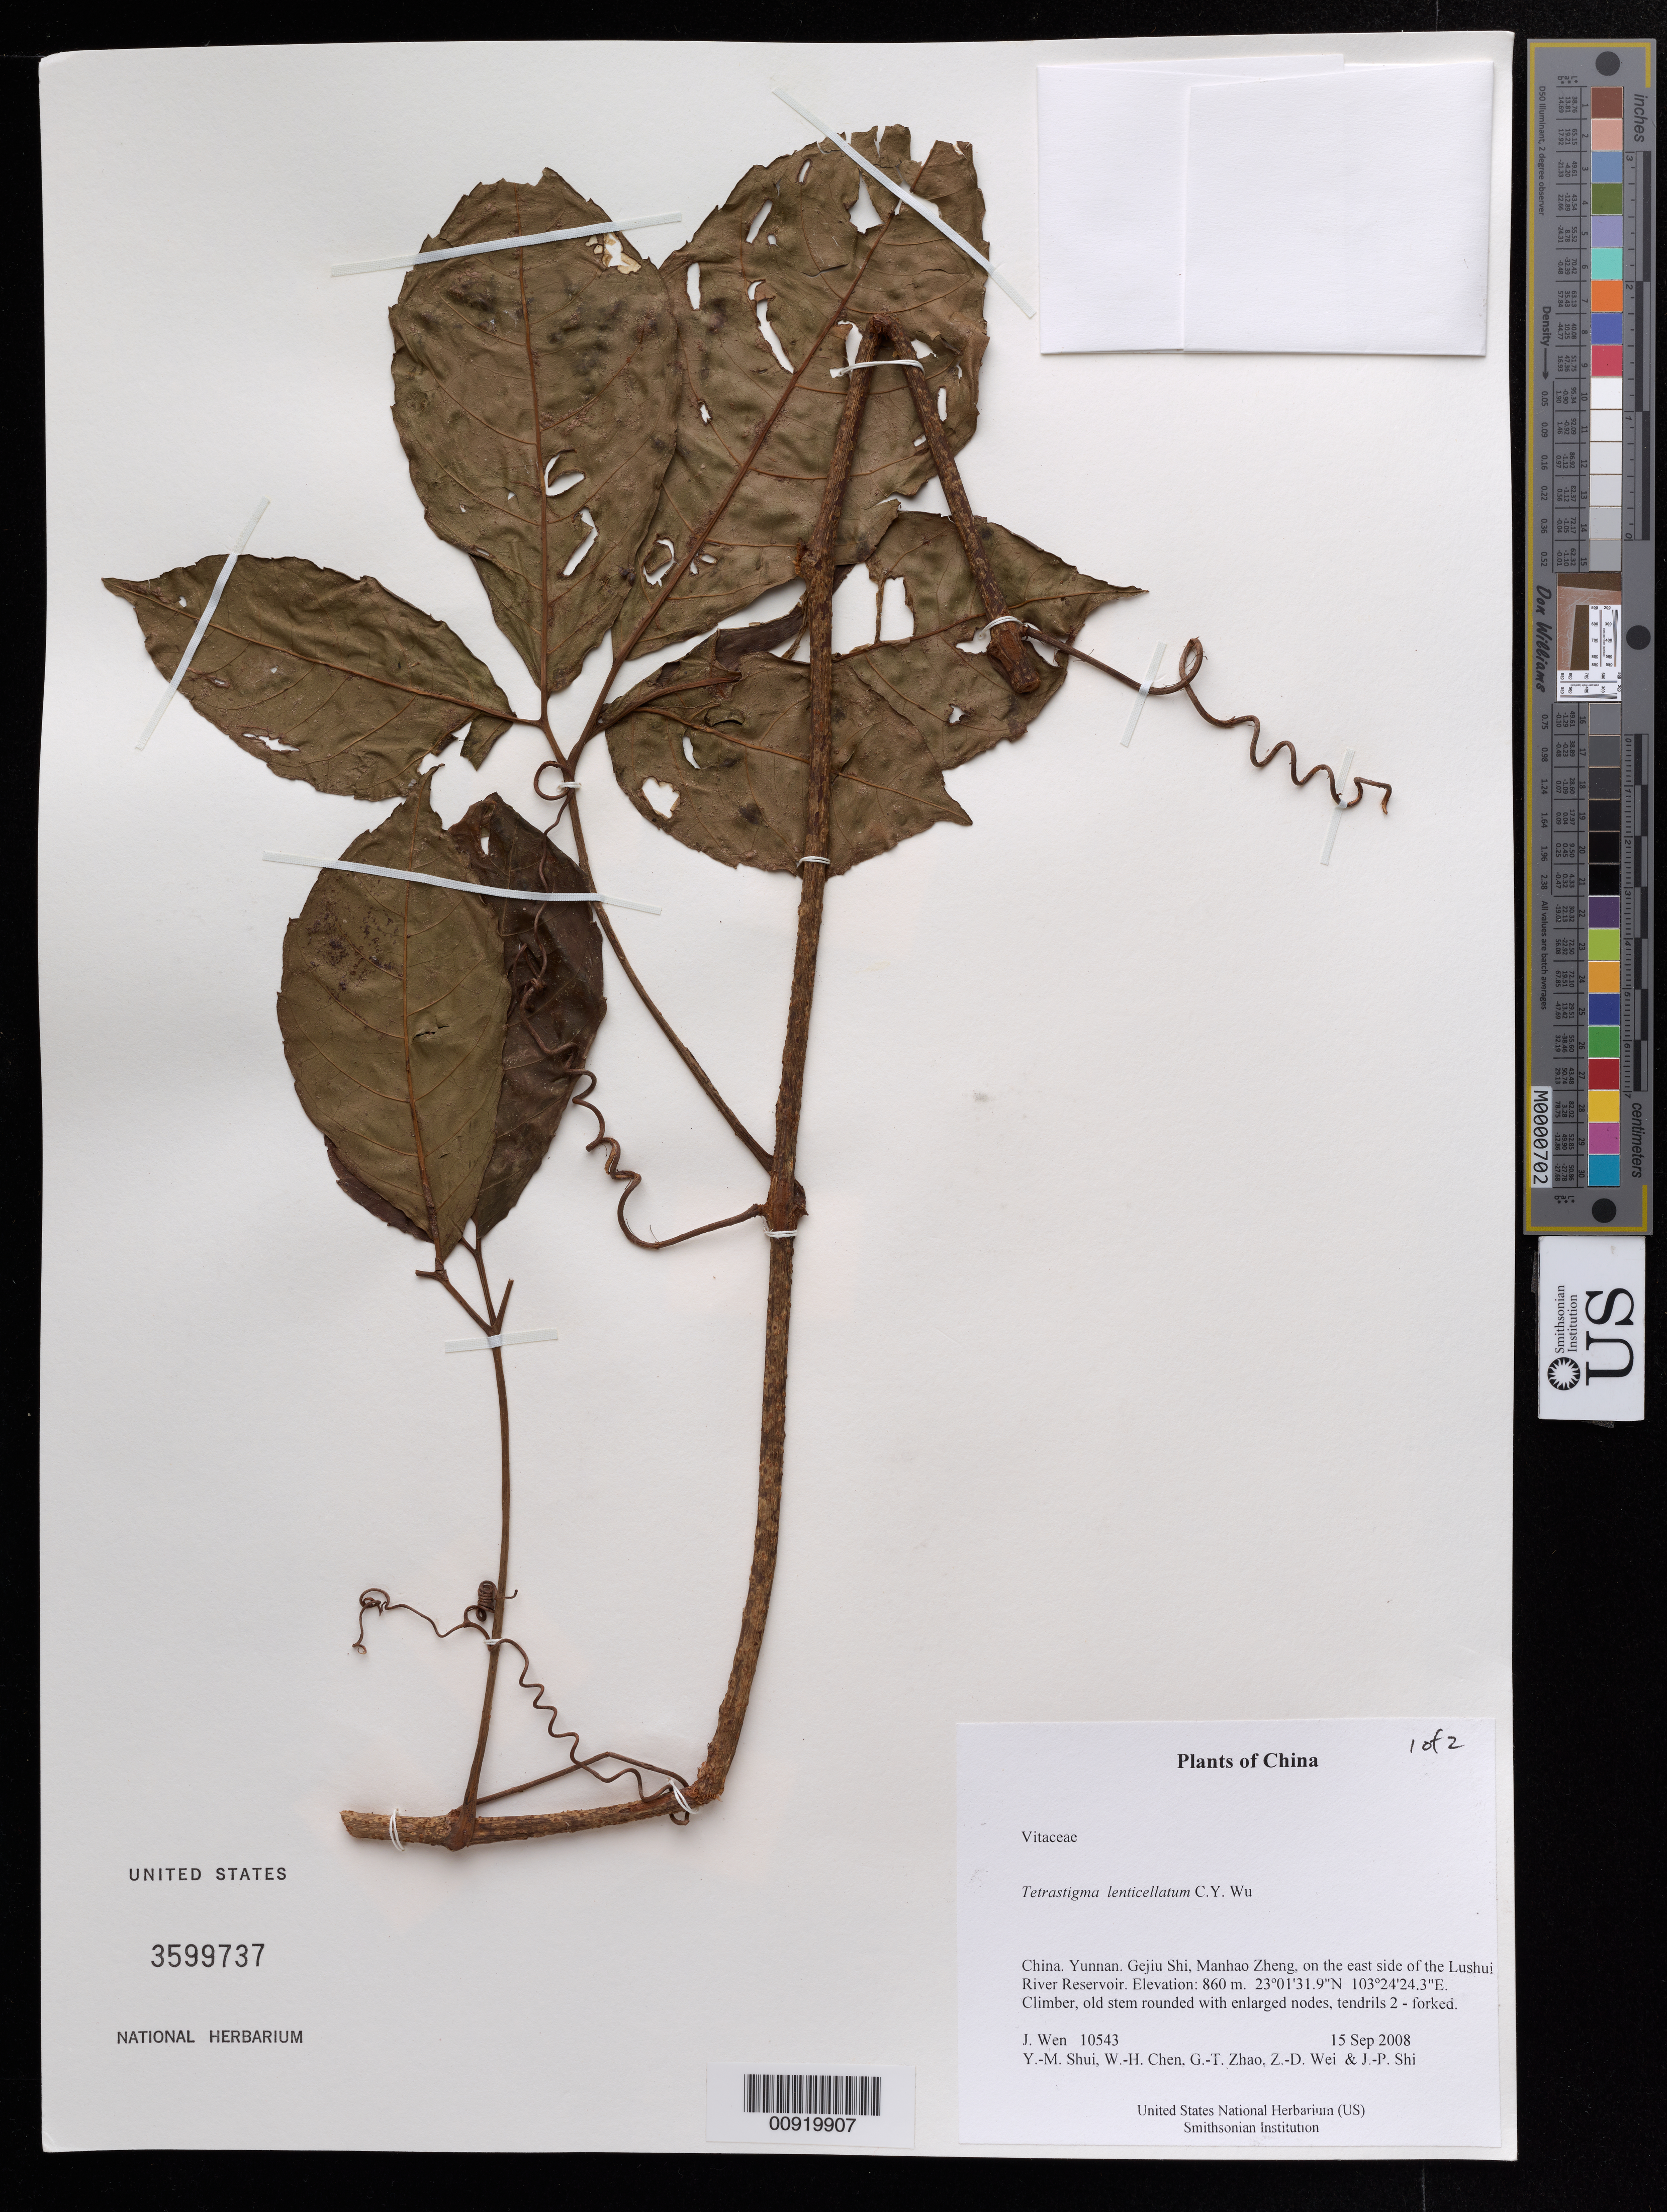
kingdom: Plantae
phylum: Tracheophyta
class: Magnoliopsida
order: Vitales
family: Vitaceae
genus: Tetrastigma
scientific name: Tetrastigma lenticellatum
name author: C.Y. Wu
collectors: J. Wen, Y. Shui, W. Chen, G. Zhao, Z. Wei & J. Shi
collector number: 10543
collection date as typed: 15 Sep 2008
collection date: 2008-09-15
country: China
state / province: Yunnan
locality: Gejiu Shi, Manhao Zheng, on the east side of the Lushui River Reservoir.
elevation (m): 860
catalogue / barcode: US 3599737